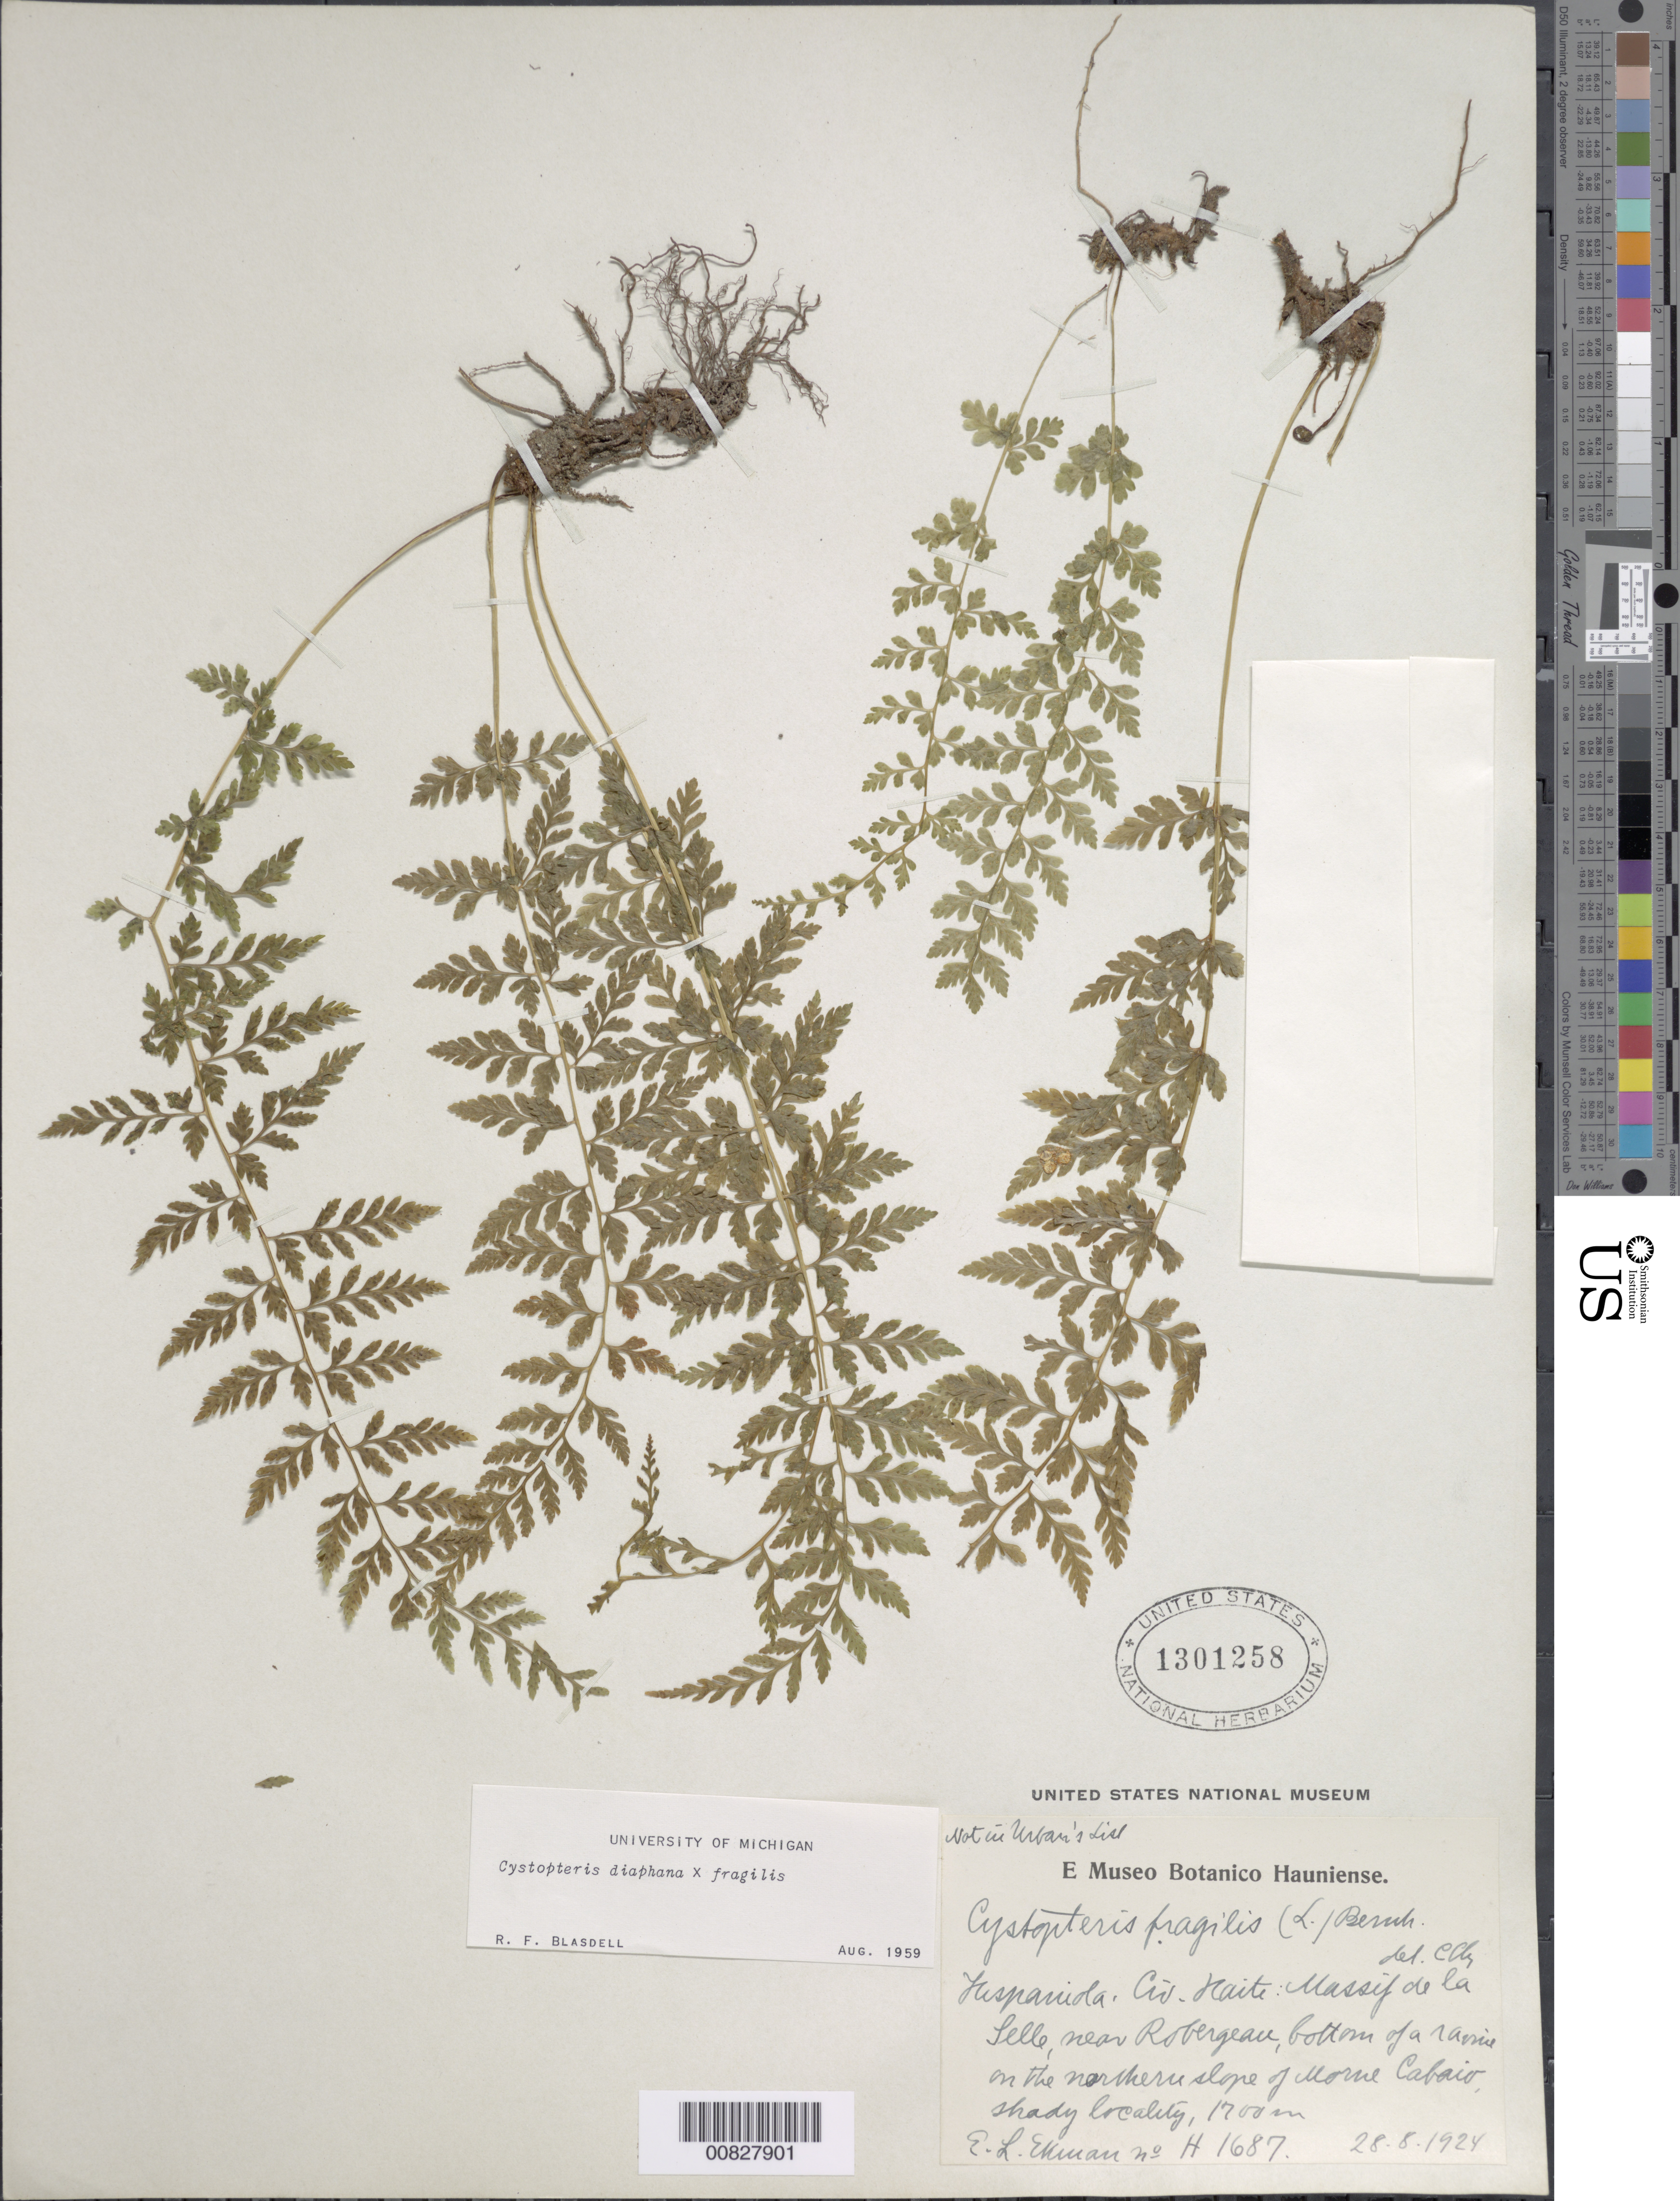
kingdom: Plantae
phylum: Tracheophyta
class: Polypodiopsida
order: Polypodiales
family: Cystopteridaceae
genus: Cystopteris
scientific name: Cystopteris diaphana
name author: (Bory) Blasdell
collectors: E. L. Ekman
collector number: H 1687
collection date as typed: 28 Aug 1924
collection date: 1924-08-28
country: Haiti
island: Hispaniola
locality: Massif de la Selle, near Robergeau, N slope of M. Cabaio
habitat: Bottom of ravine, shady locality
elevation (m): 1700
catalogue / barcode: US 1301258